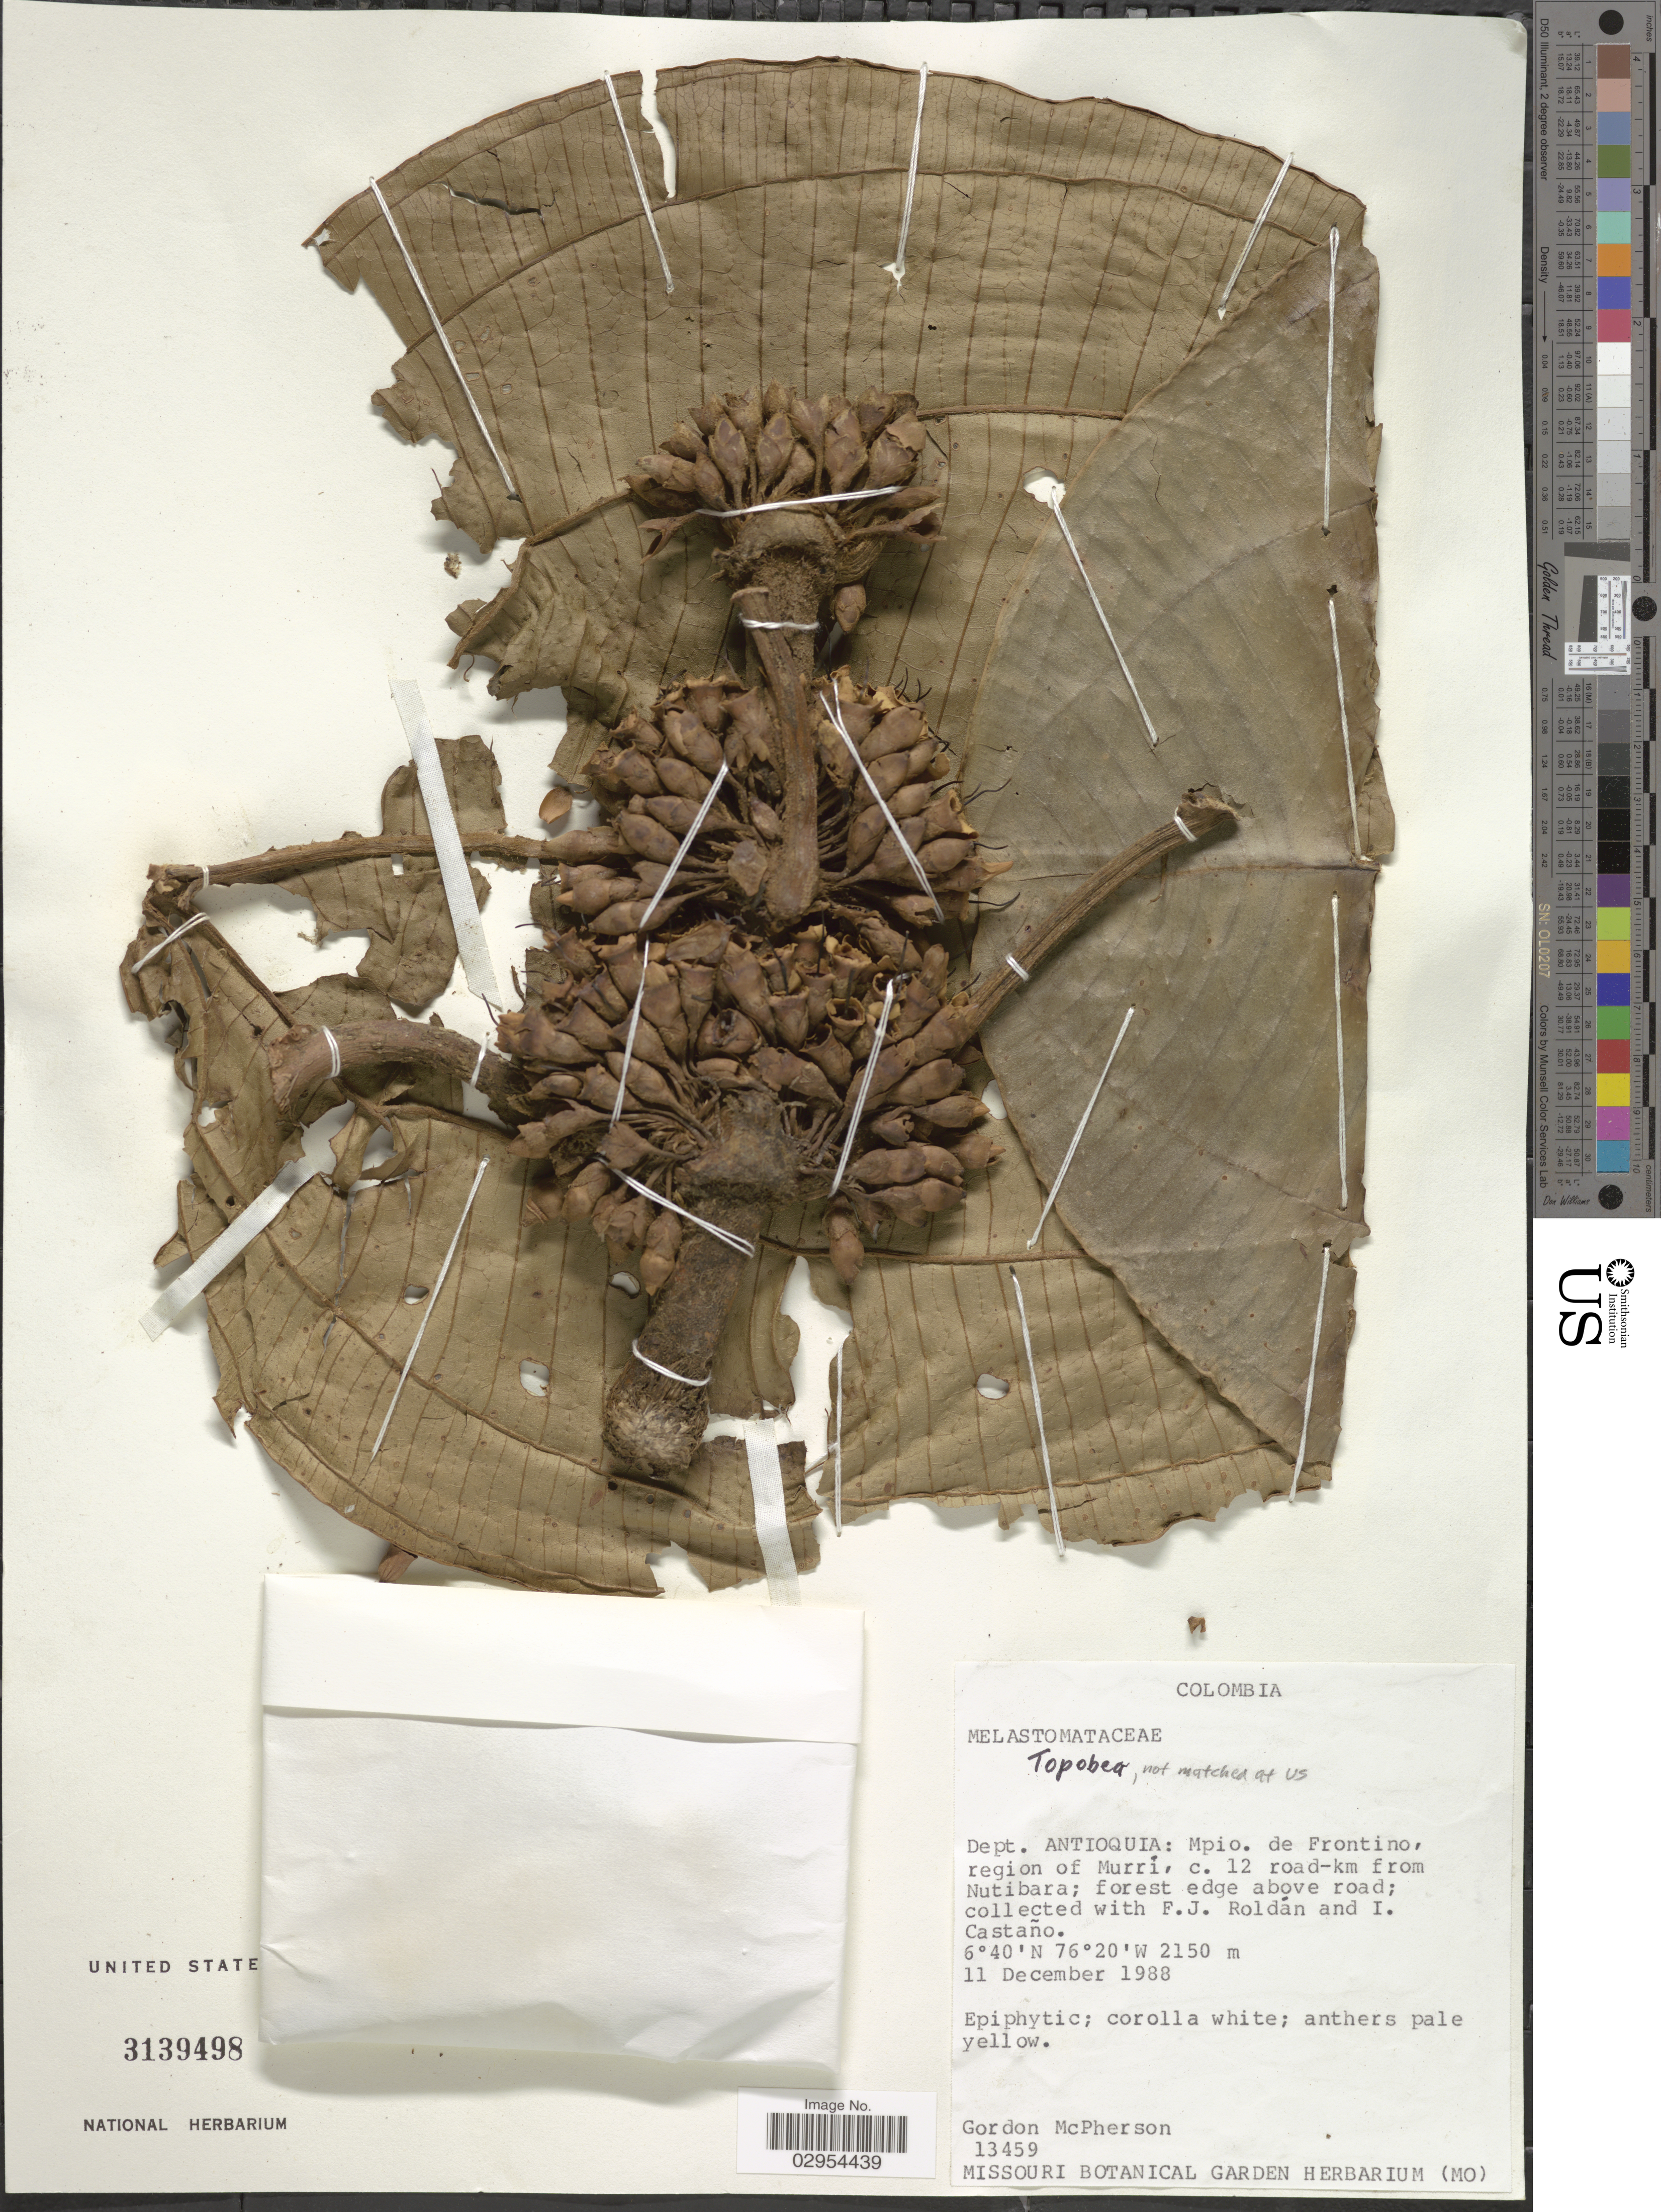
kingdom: Plantae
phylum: Tracheophyta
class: Magnoliopsida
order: Myrtales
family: Melastomataceae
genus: Topobea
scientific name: Topobea sp.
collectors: G. D. McPherson, F. J. Roldán & I. Castaño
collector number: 13459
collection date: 1988-12-11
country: Colombia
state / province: Antioquia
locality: Dept. Antioquia: Mpio. de Frontino, region of Murri, c. 12 road-km from Nutibara; forest edge above road.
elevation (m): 2150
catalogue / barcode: US 3139498